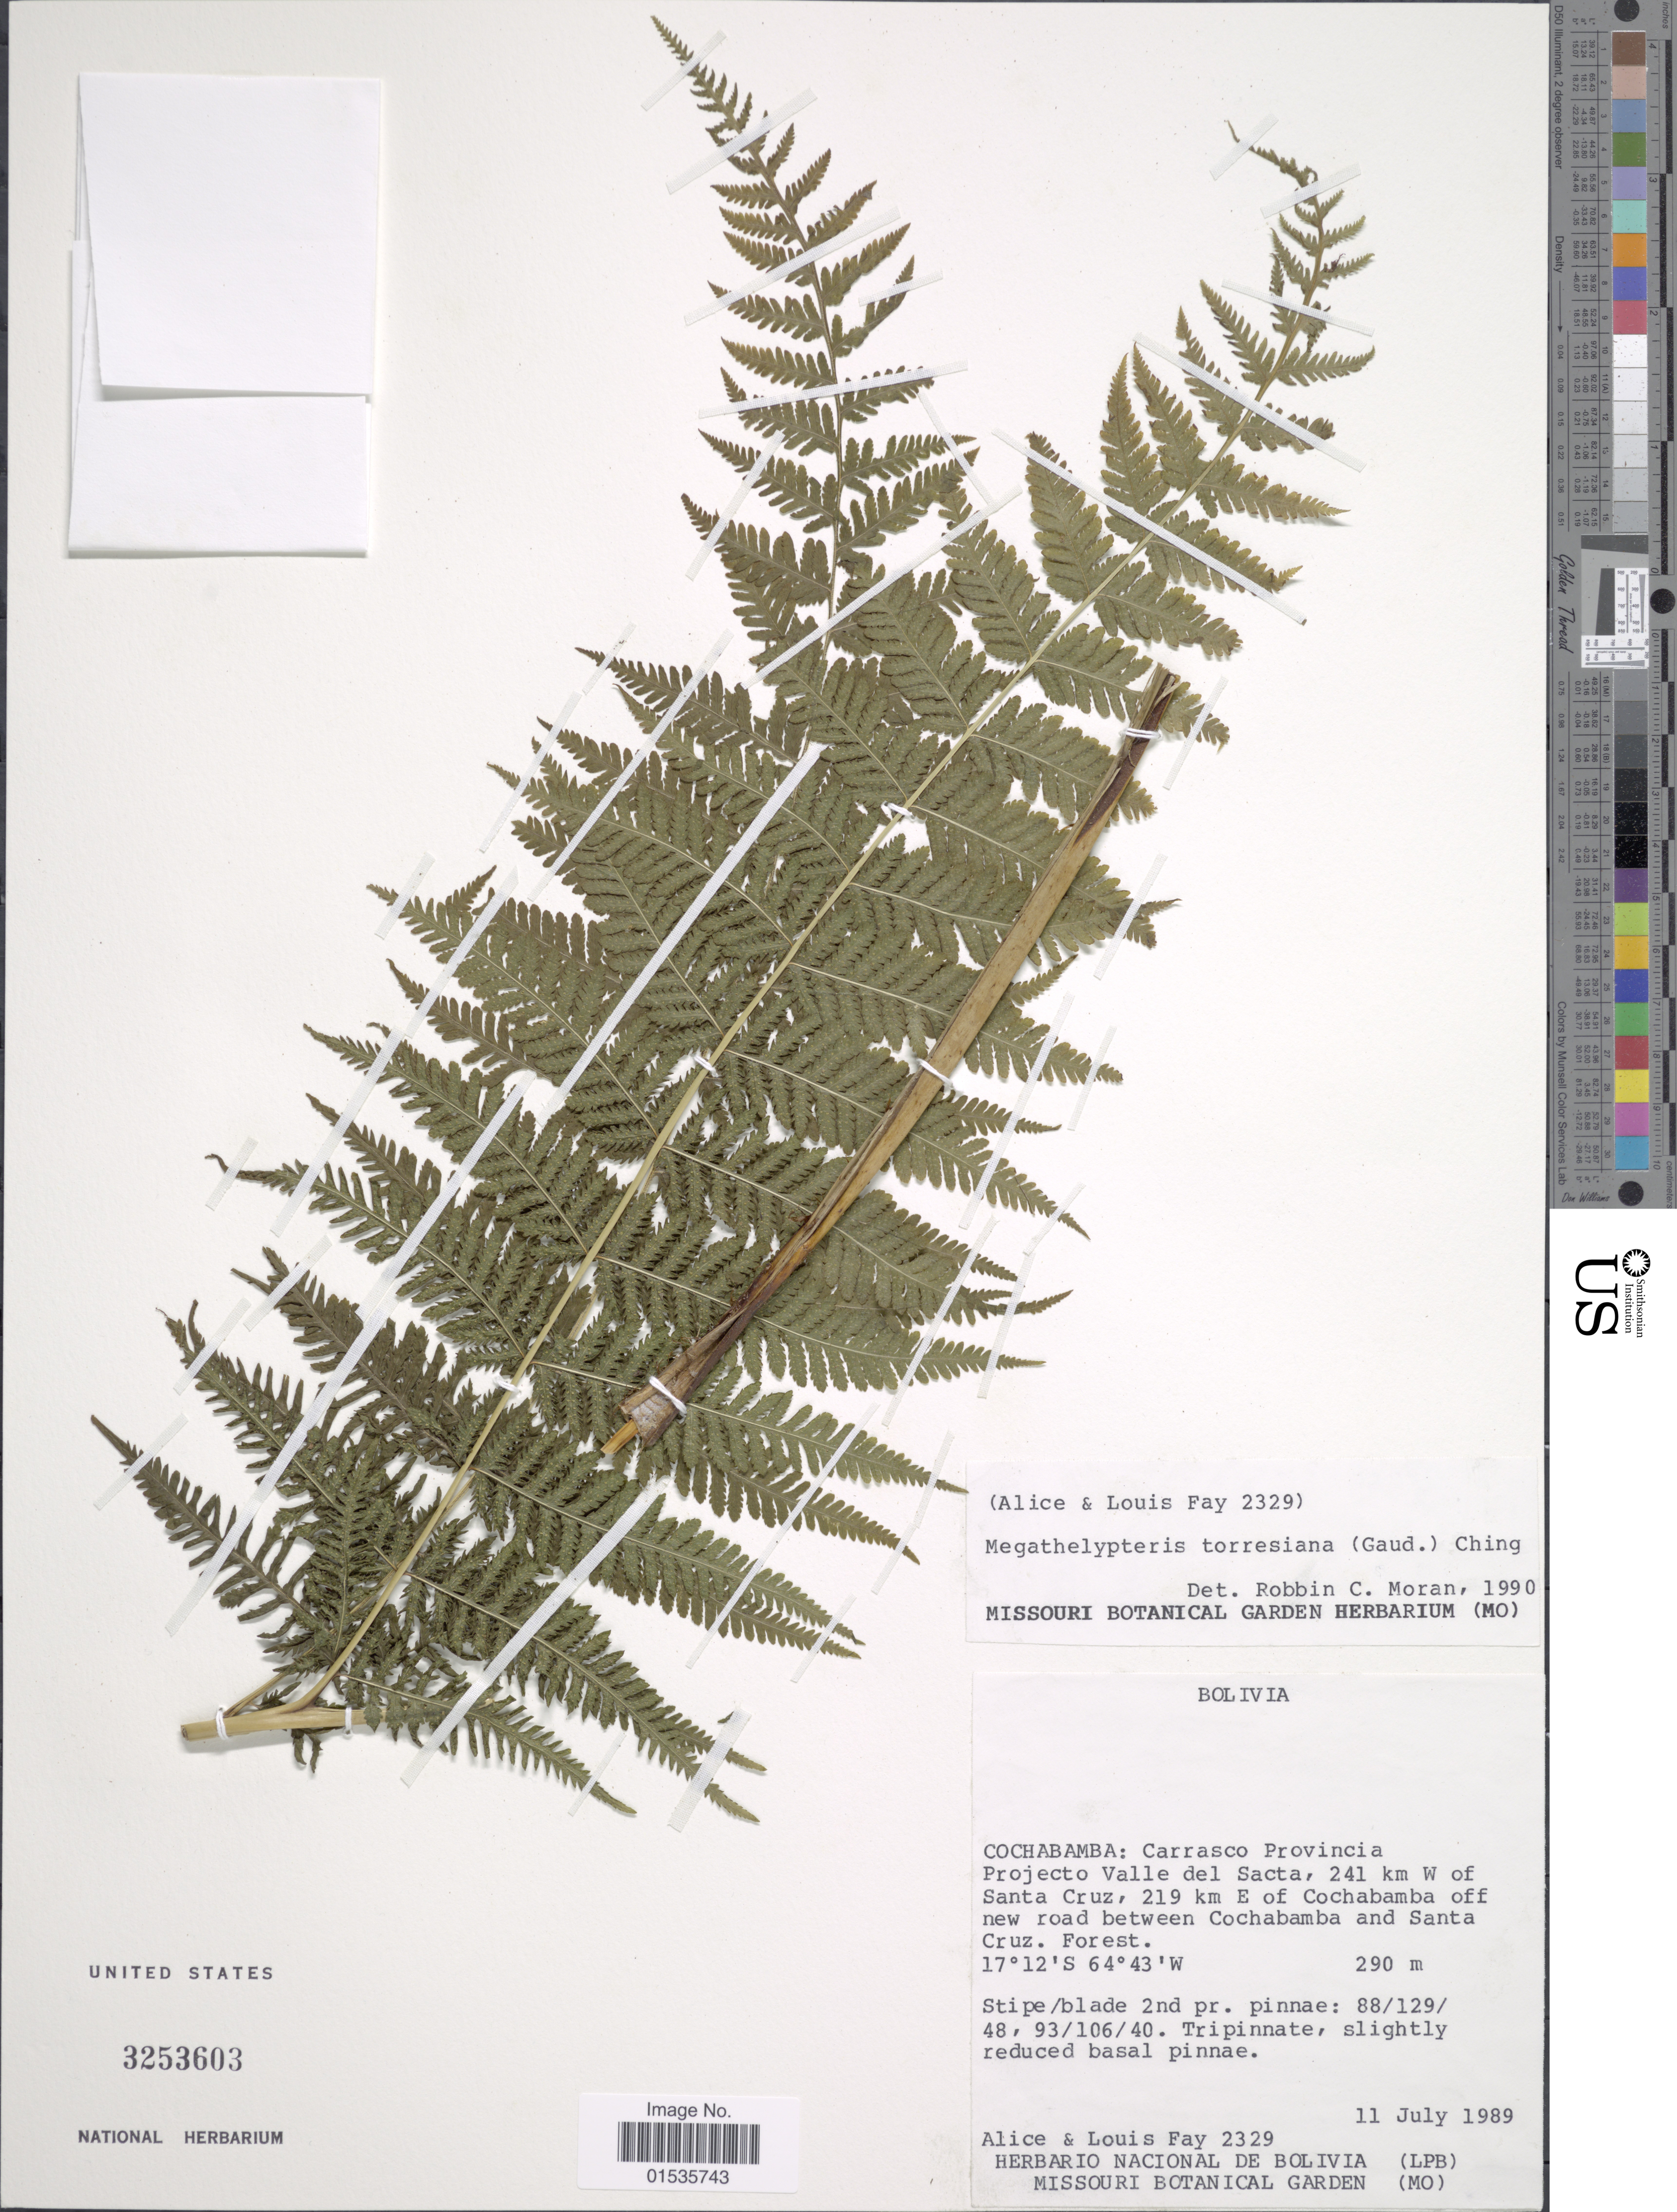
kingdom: Plantae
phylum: Tracheophyta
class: Polypodiopsida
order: Polypodiales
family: Thelypteridaceae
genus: Macrothelypteris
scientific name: Macrothelypteris torresiana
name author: (Gaudich.) Ching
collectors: A. Fay & L. Fay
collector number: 2329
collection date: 1989-07-11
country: Bolivia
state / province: Cochabamba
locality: Bolivia, Cochabamba: Carrasco Provincia, Projecto Valle del Sacta, 241 km W of Santa Cruz, 219 km E of Cochabamba and Santa Cruz.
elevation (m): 290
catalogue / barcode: US 3253603